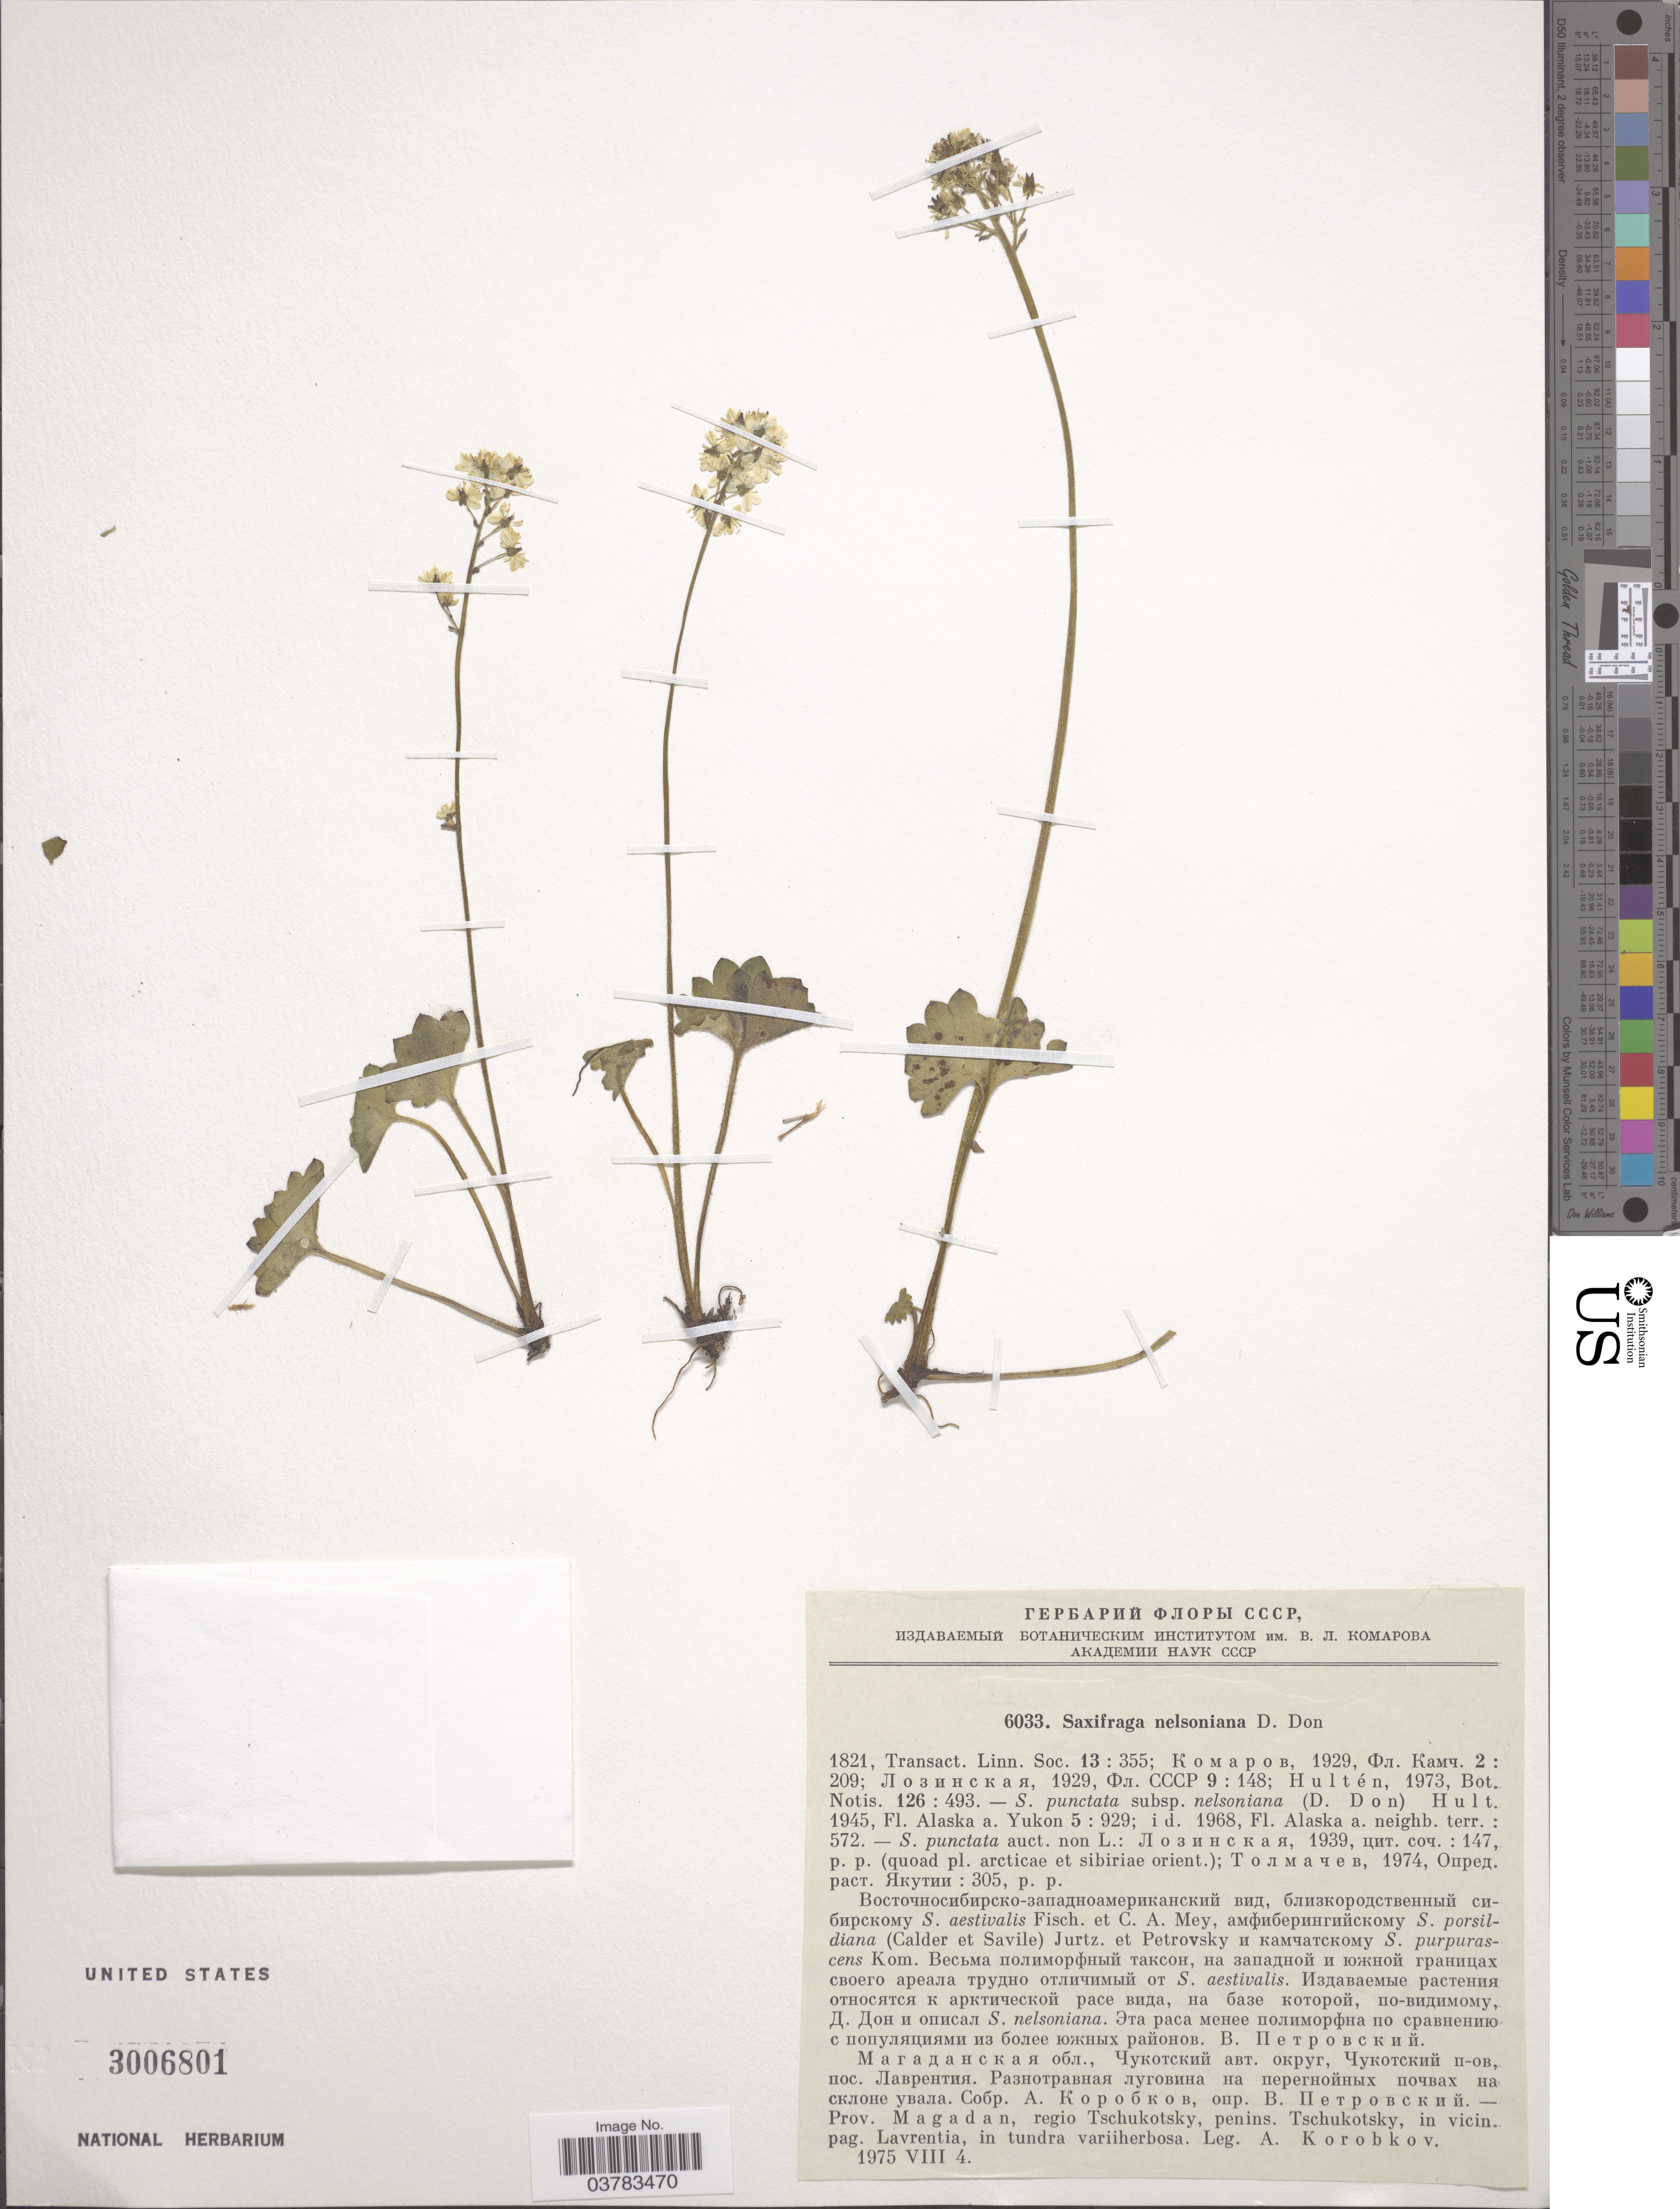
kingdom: Plantae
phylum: Tracheophyta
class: Magnoliopsida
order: Saxifragales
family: Saxifragaceae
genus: Micranthes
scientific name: Micranthes nelsoniana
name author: (D. Don) Small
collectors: A. Korobkov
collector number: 6033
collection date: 1975-08-04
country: Russian Federation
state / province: Magadan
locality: X- regio Tschukotsky, penins. Tschukotsky, in vicin. pag. Lavrentia, in tundra variiherbosa.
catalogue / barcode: US 3006801